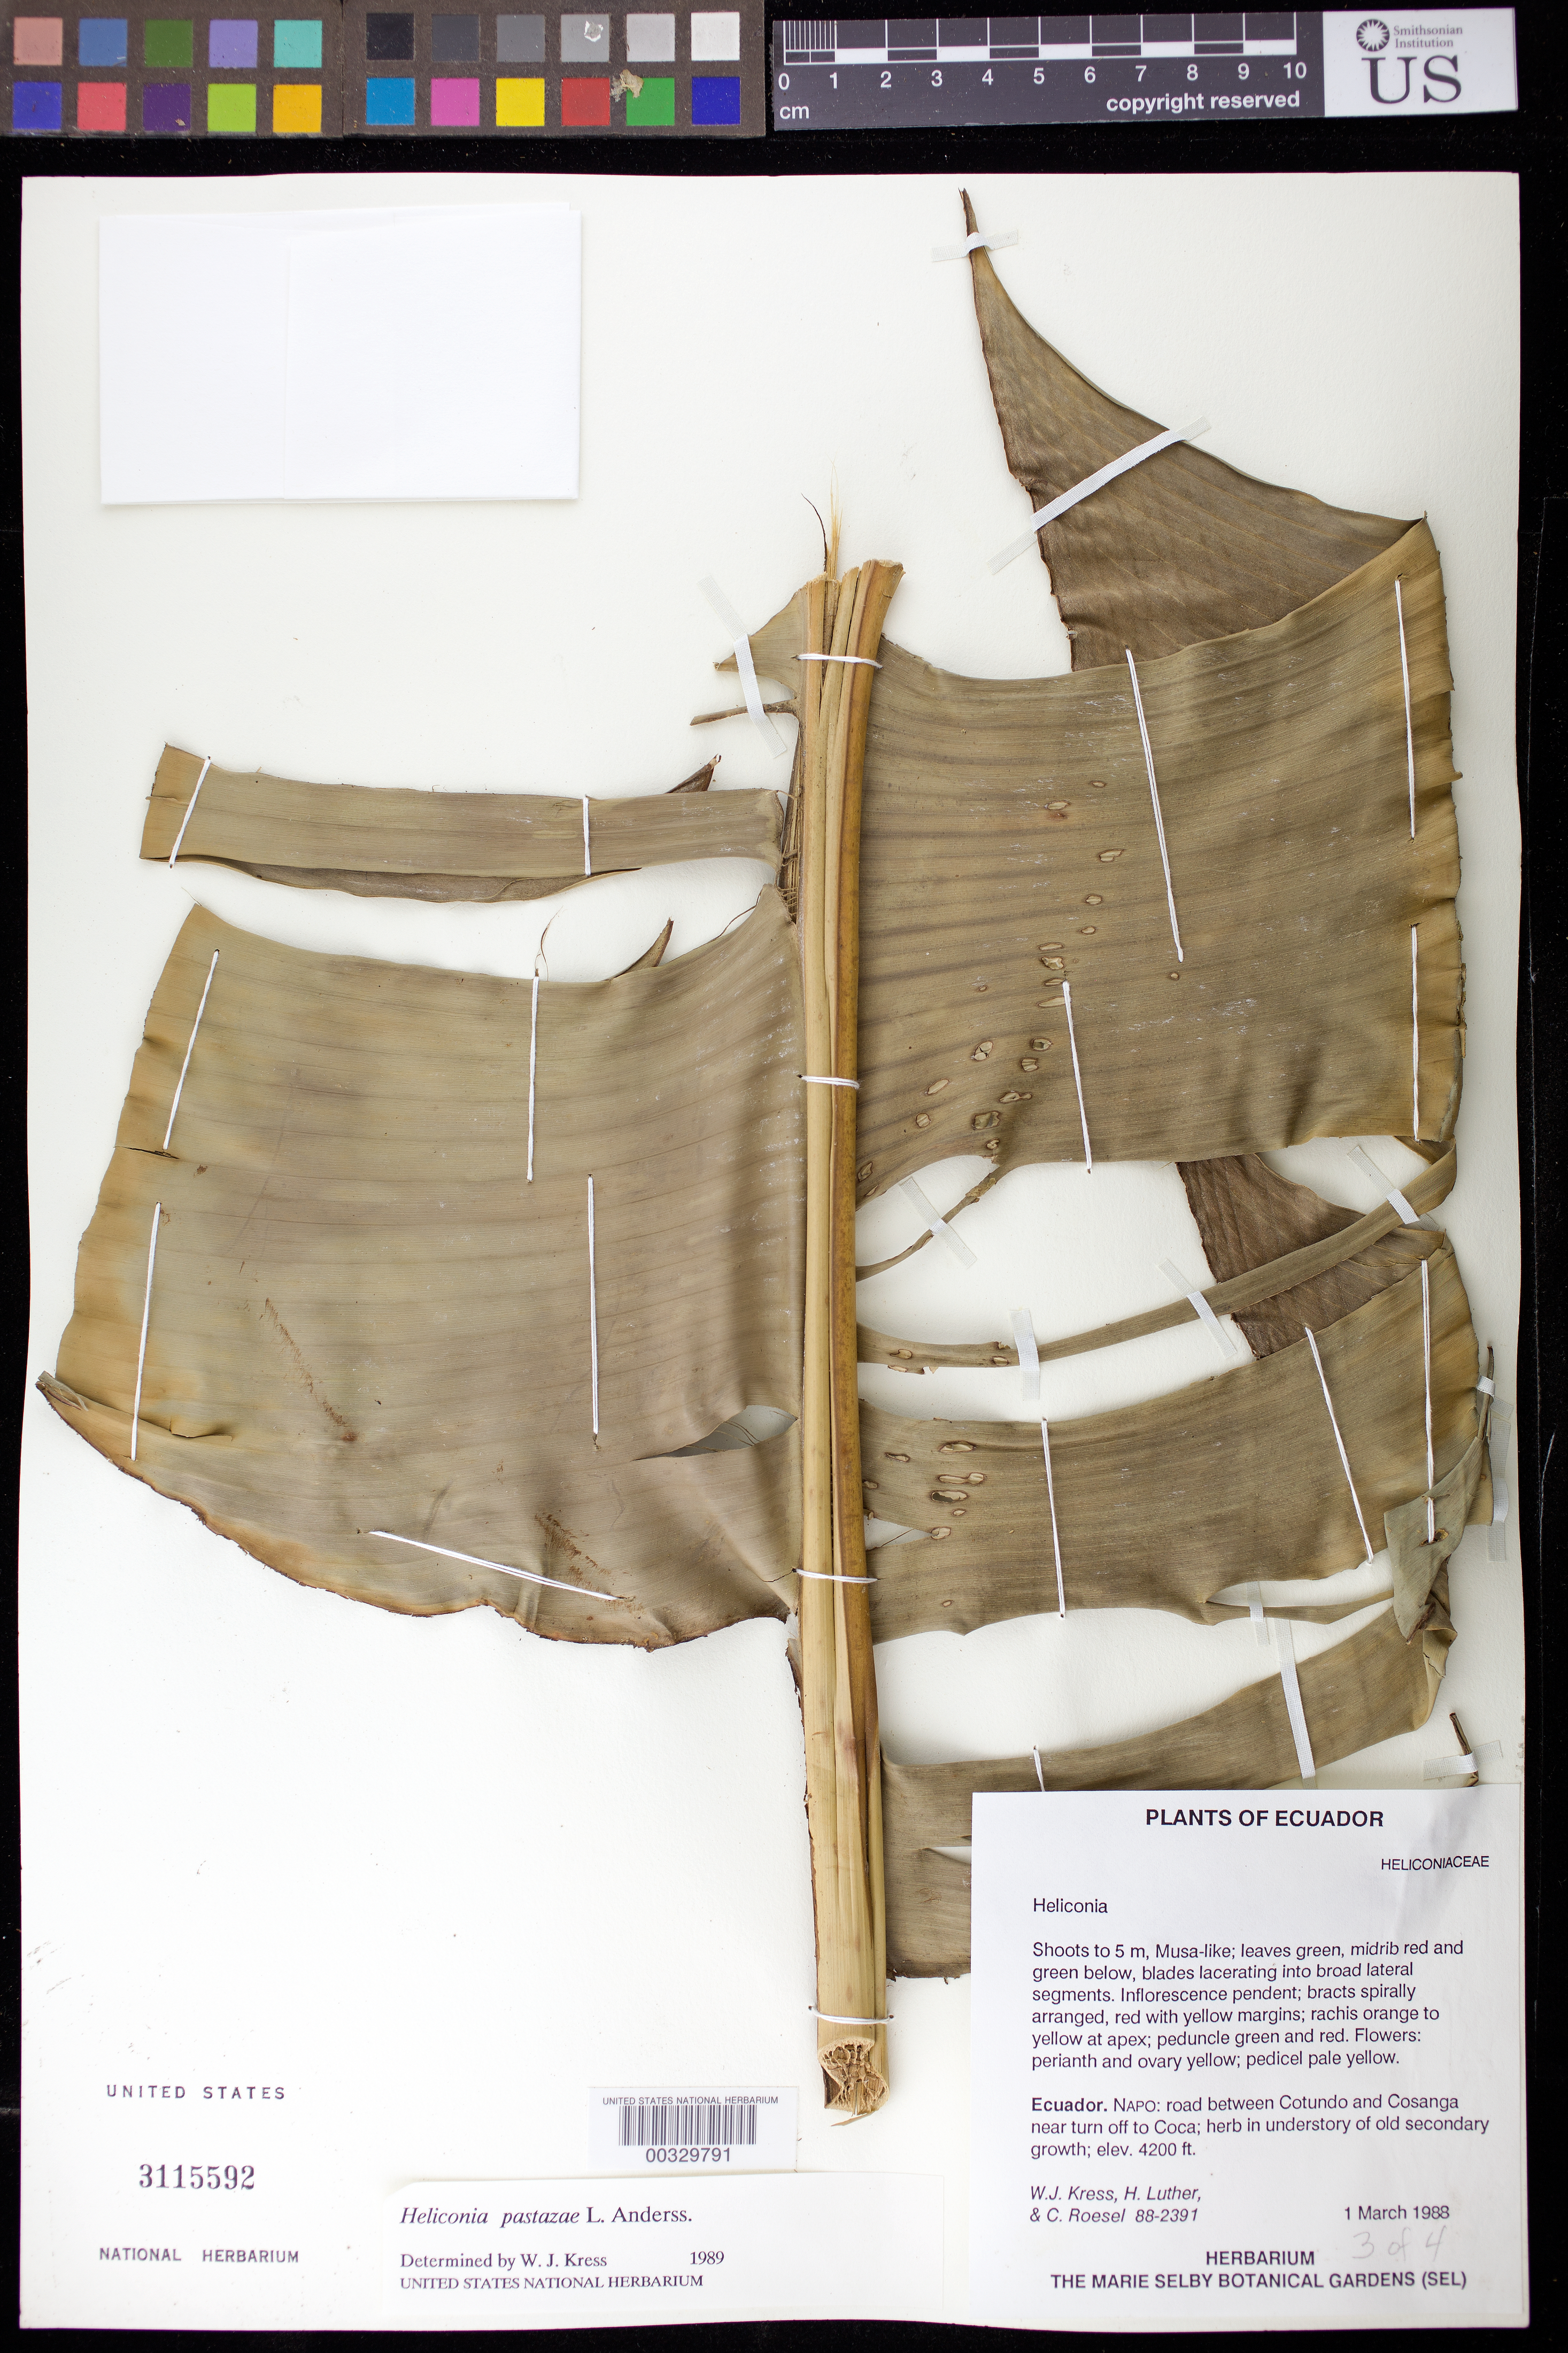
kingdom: Plantae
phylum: Tracheophyta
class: Liliopsida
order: Zingiberales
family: Heliconiaceae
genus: Heliconia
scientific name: Heliconia pastazae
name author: L. Andersson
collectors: W. J. Kress, Harry E. Luther & C. S. Roesel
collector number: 88-2391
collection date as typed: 01 Mar 1988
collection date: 1988-03-01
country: Ecuador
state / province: Napo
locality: Road between Cotundo and Cosanga near turn to Ccoca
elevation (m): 1280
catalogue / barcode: US 3115592